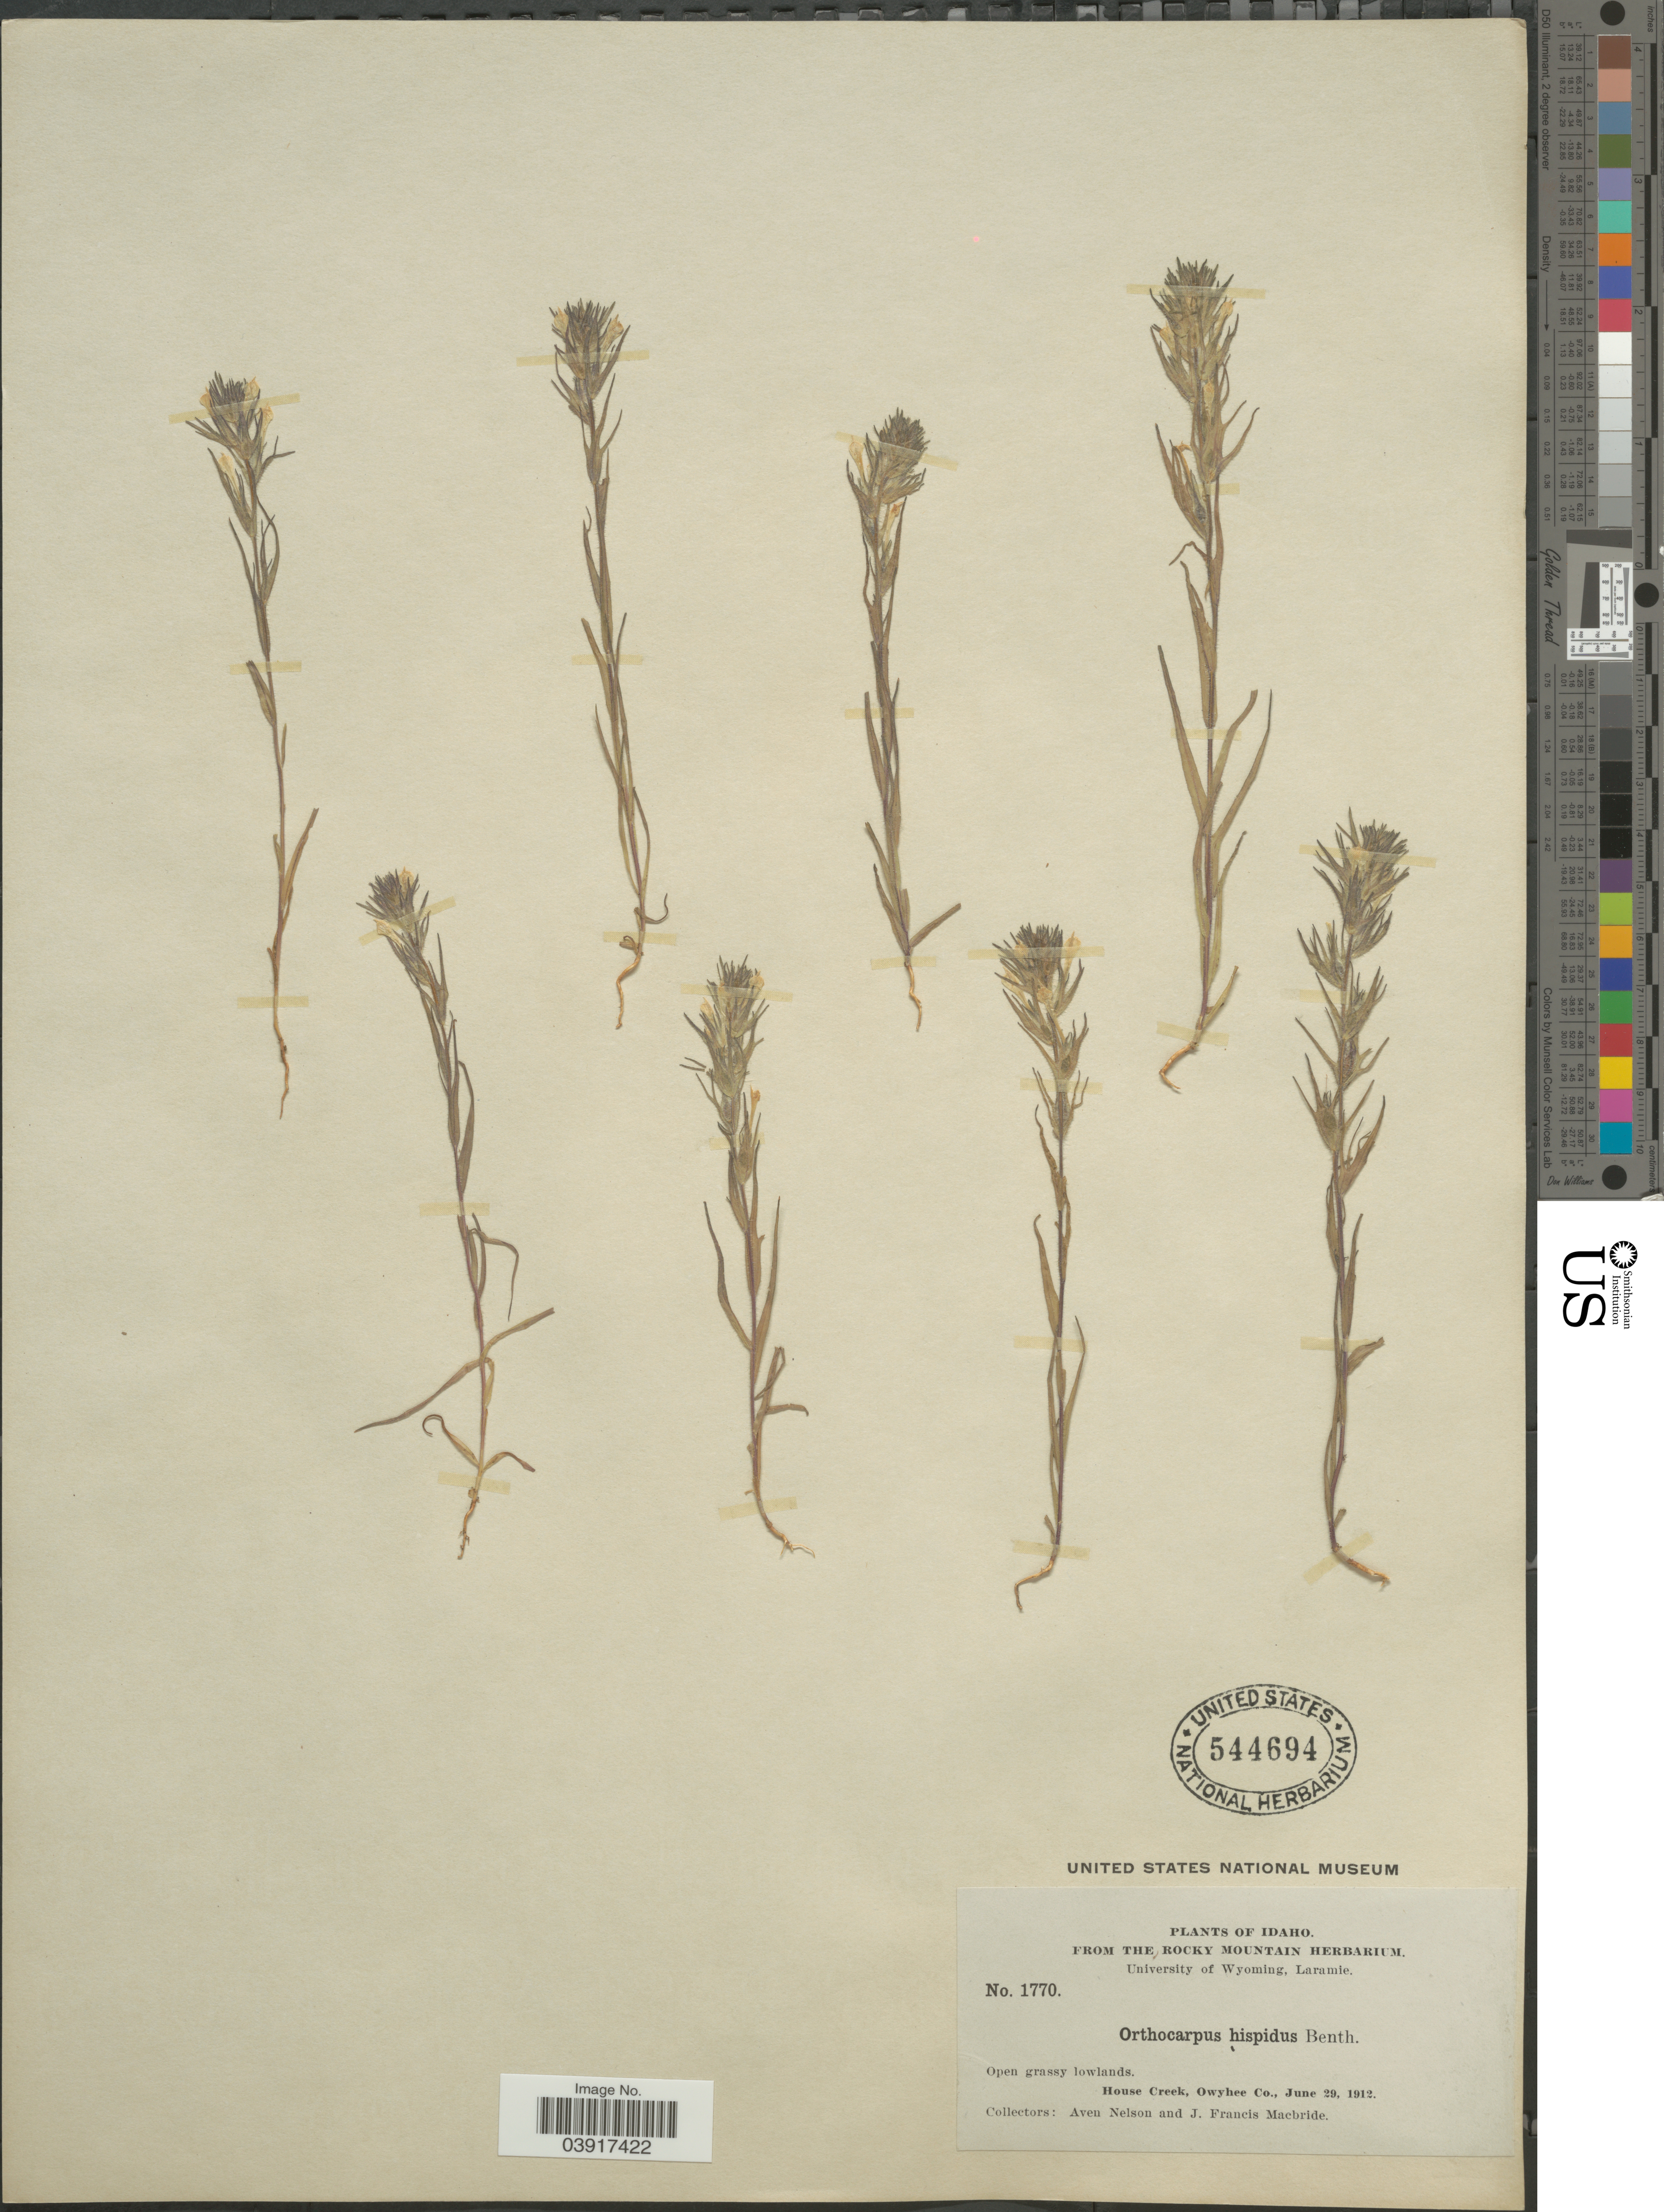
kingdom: Plantae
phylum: Tracheophyta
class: Magnoliopsida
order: Lamiales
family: Orobanchaceae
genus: Orthocarpus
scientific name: Orthocarpus hispidus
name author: Benth.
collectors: A. Nelson & J. F. Macbride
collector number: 1770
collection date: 1912-06-29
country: United States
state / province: Idaho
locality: Open grassy lowlands. House Creek, Owyhee Co.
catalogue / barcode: US 544694